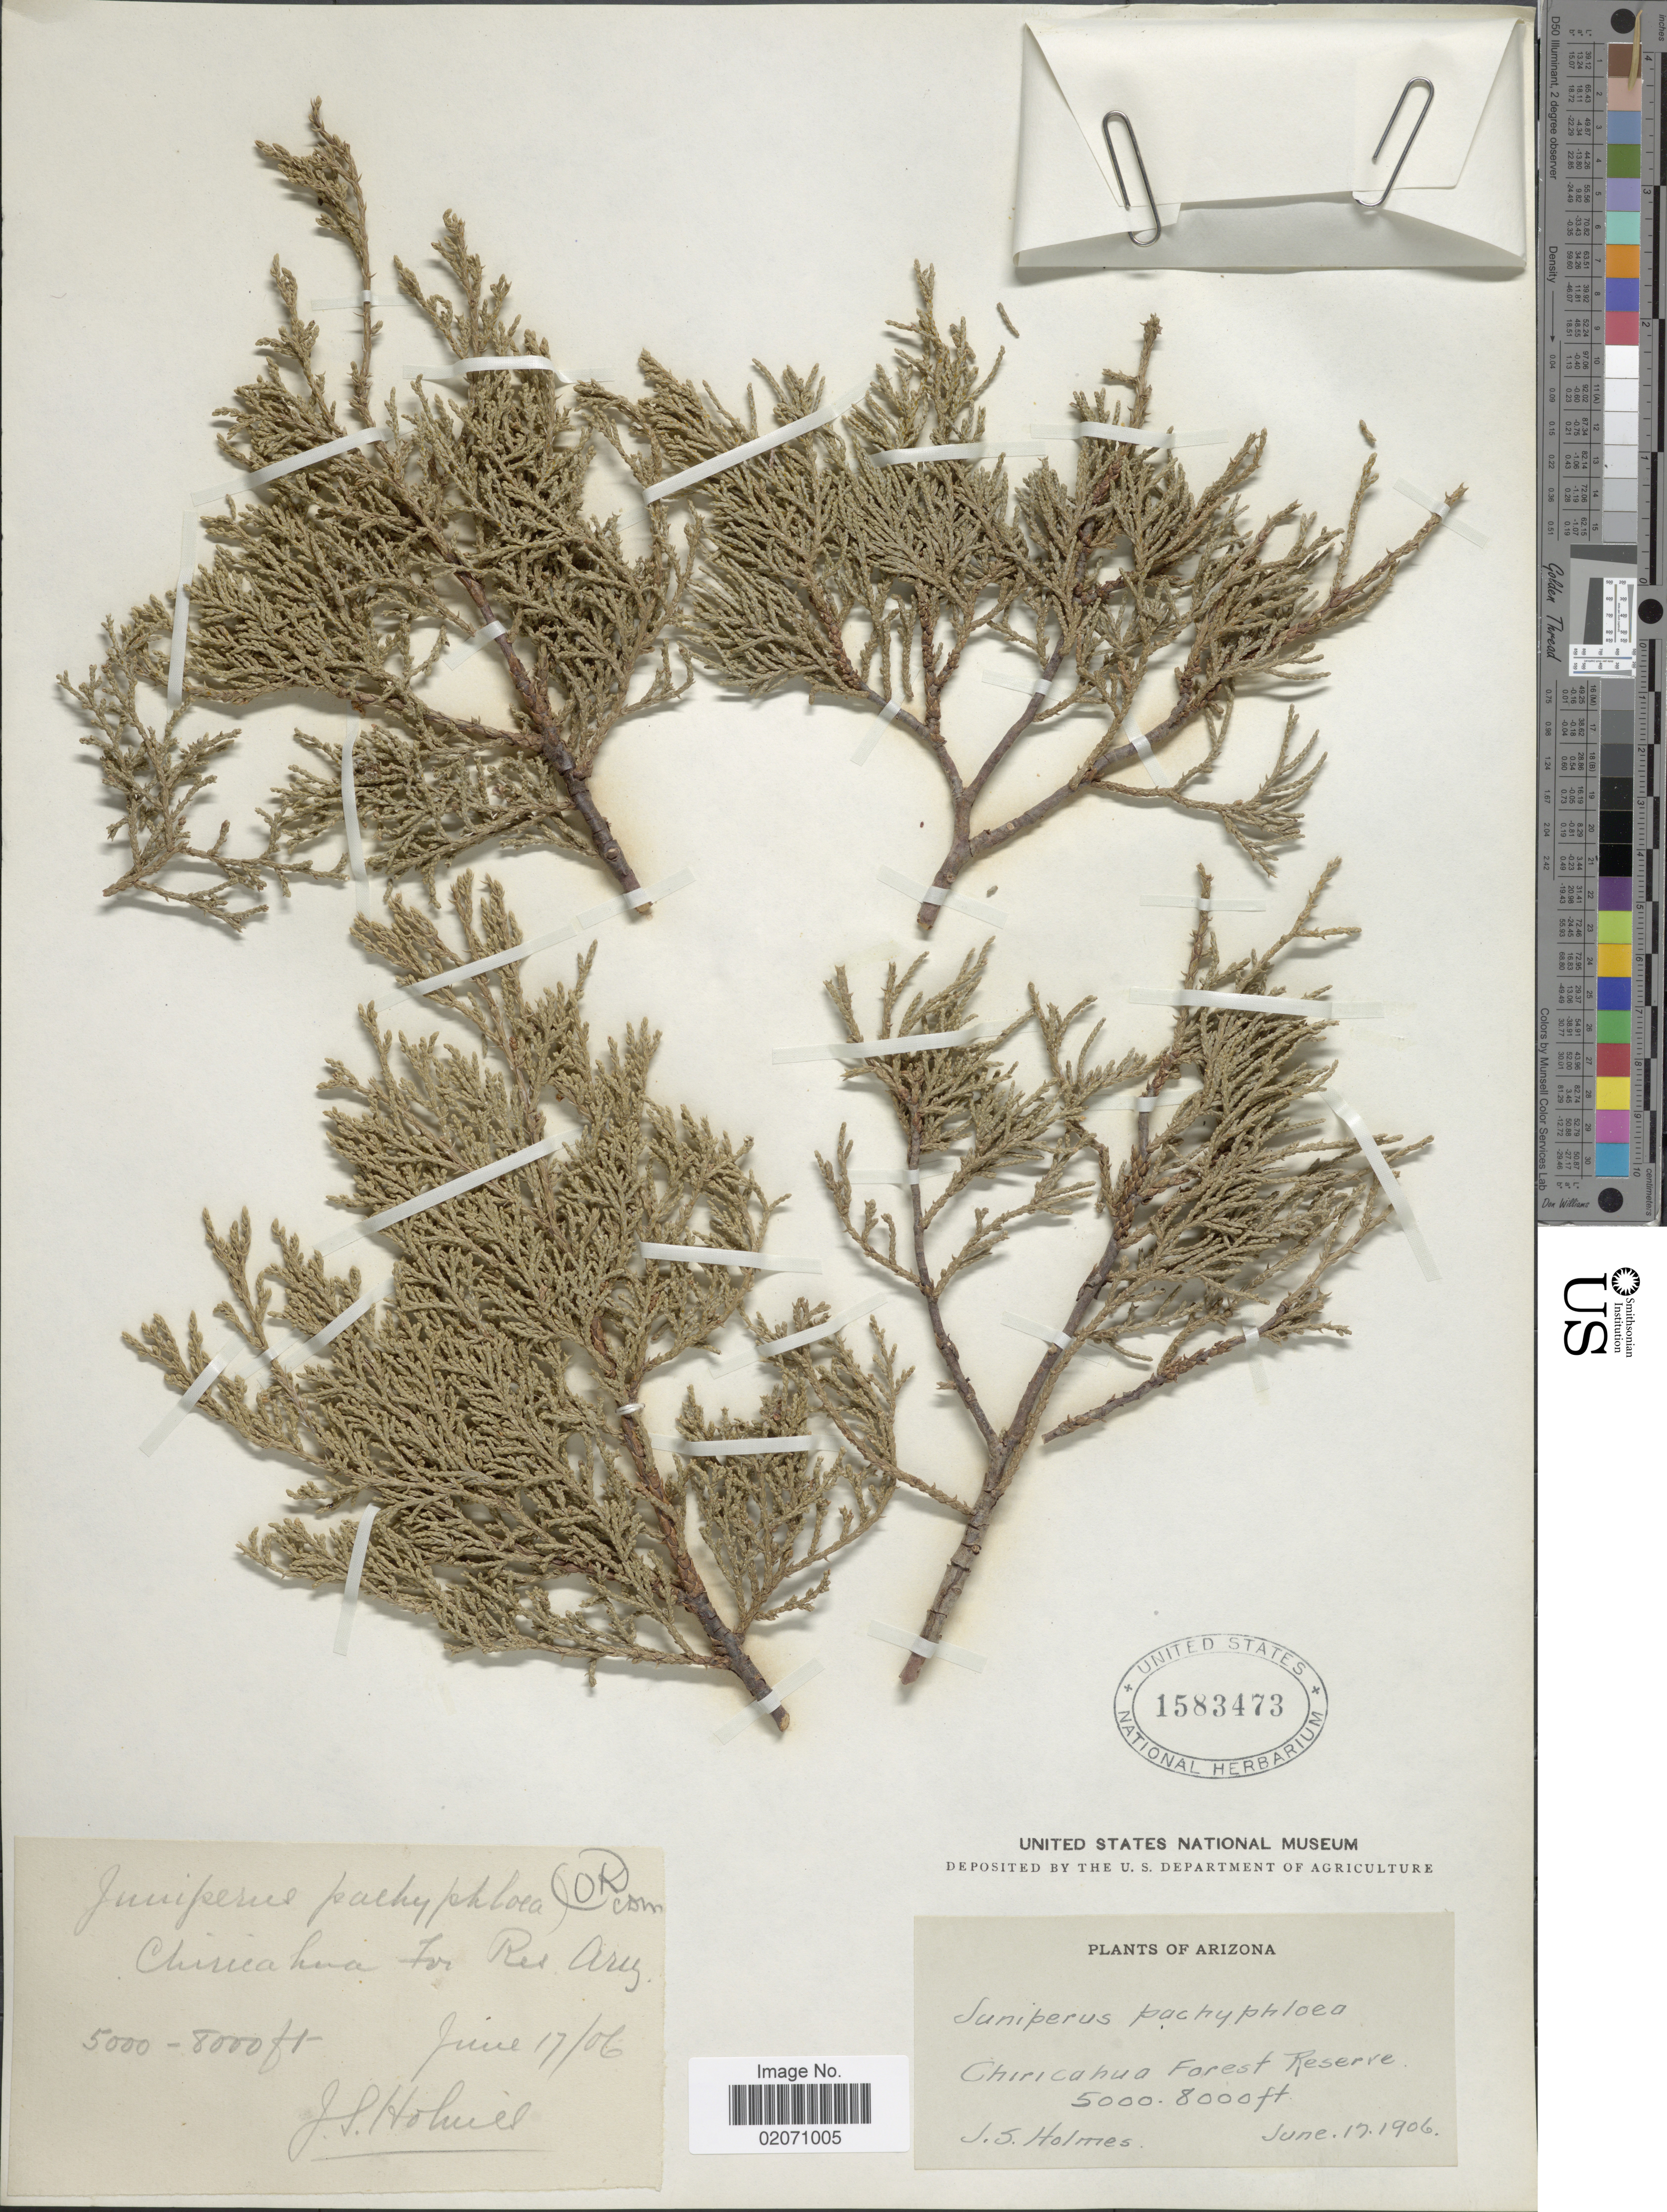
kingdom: Plantae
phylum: Tracheophyta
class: Pinopsida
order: Pinales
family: Cupressaceae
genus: Juniperus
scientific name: Juniperus deppeana var. pachyphlaea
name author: (Torr.) Martínez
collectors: J. Holmes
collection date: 1906-06-17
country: United States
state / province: Arizona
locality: Chiricahua Forest Reserve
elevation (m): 1524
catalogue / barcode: US 1583473